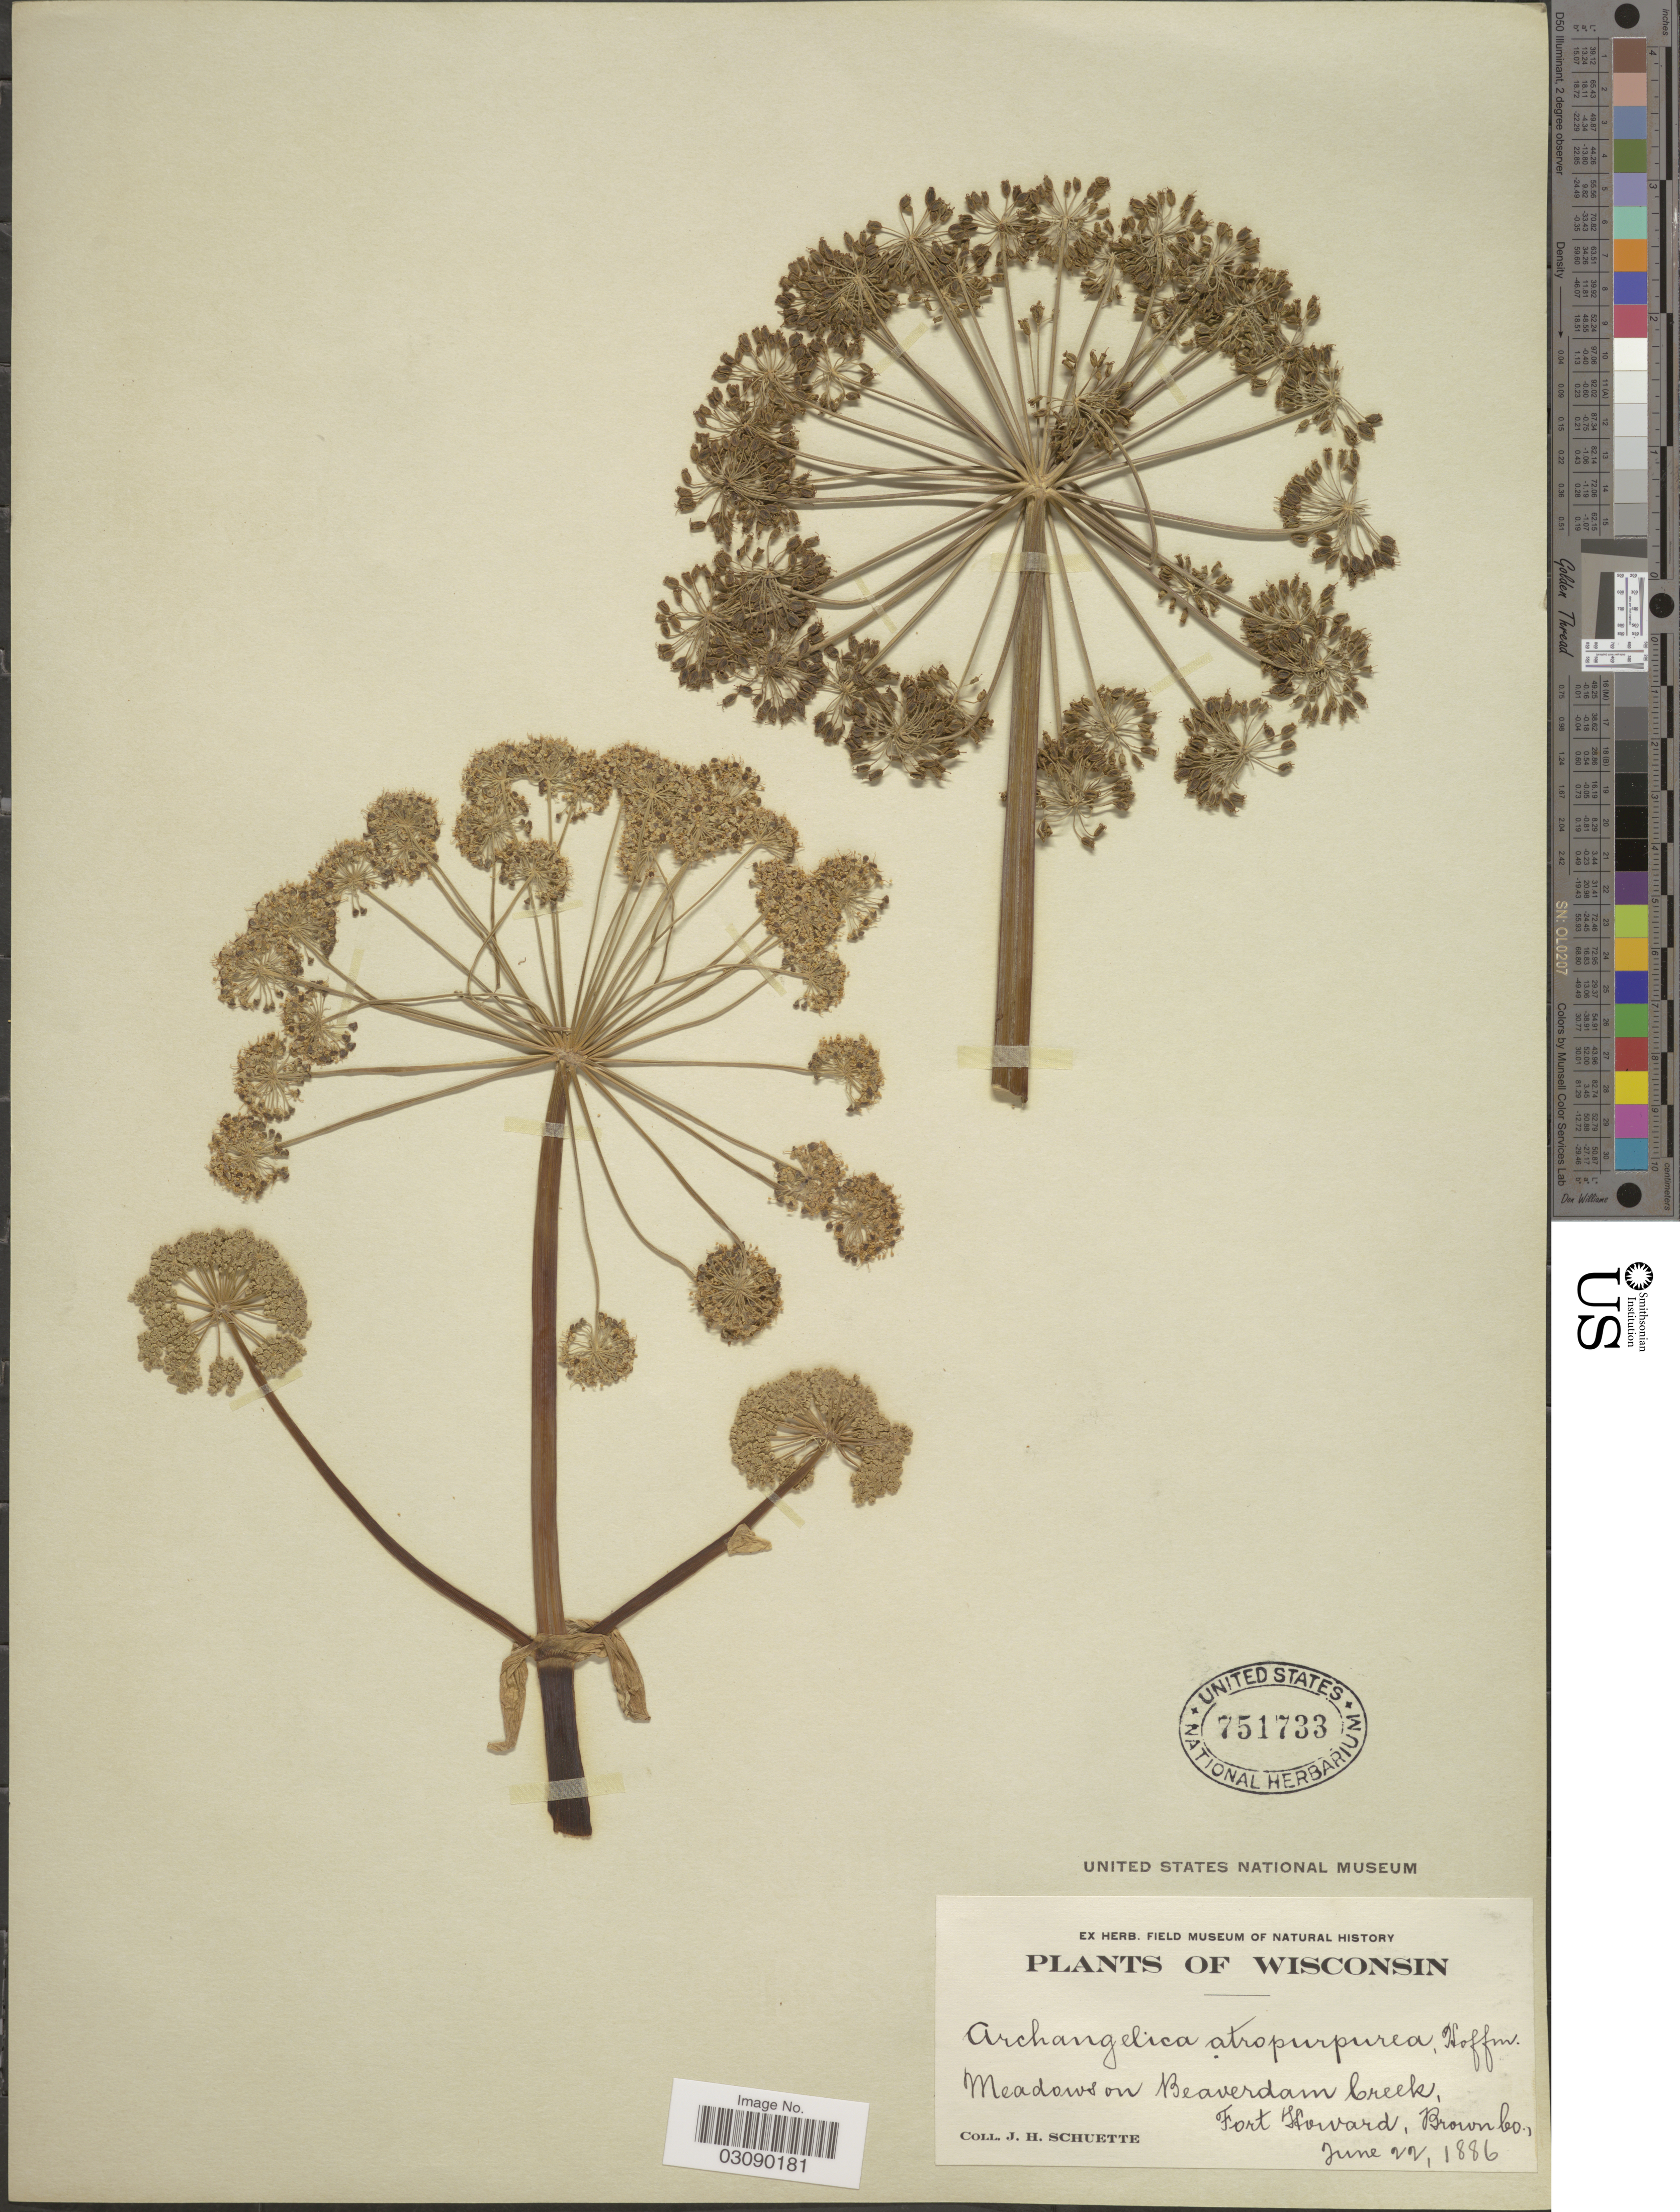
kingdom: Plantae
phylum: Tracheophyta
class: Magnoliopsida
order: Apiales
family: Apiaceae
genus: Angelica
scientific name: Angelica atropurpurea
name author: L.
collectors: J. Schutte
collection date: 1886-06-22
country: United States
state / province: Wisconsin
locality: On Beaverdam Creek, Fort Harvard, Brown Co.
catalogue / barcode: US 751733